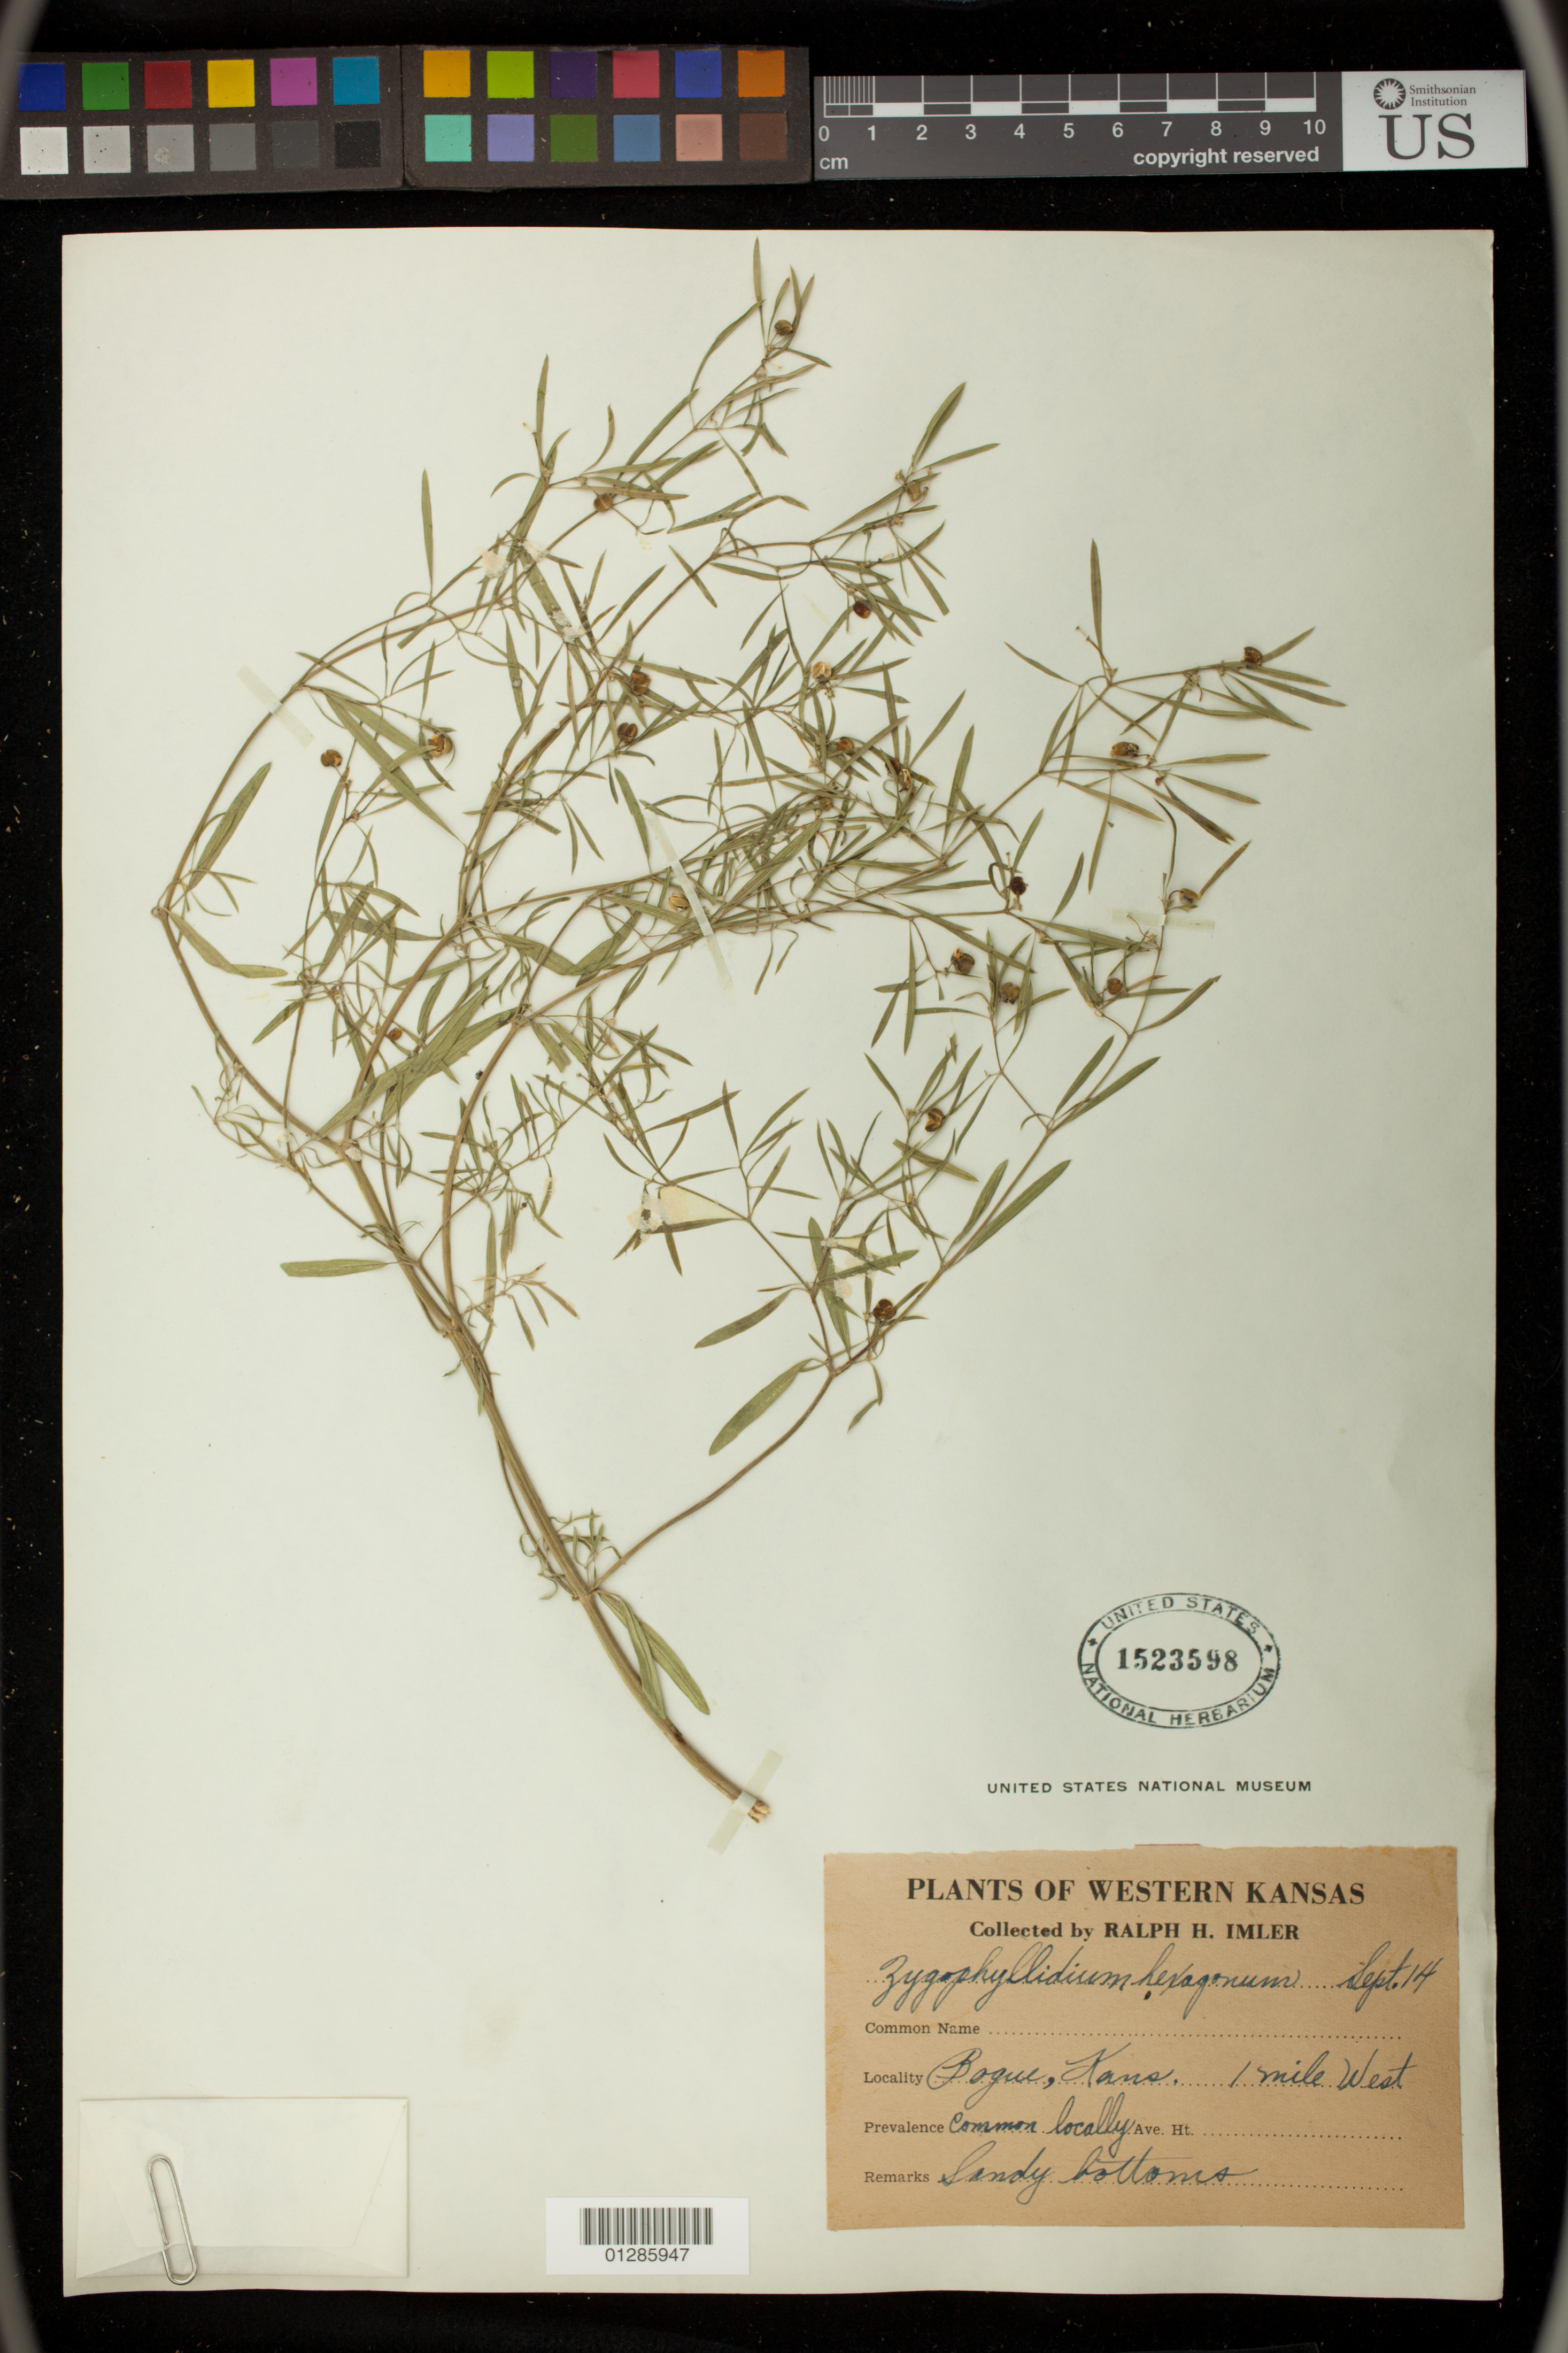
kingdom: Plantae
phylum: Tracheophyta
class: Magnoliopsida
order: Malpighiales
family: Euphorbiaceae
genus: Euphorbia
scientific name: Euphorbia hexagona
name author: Nutt. ex Spreng.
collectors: R. Imler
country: United States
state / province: Kansas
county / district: Graham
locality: One mile West of Bogue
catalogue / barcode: US 1523598